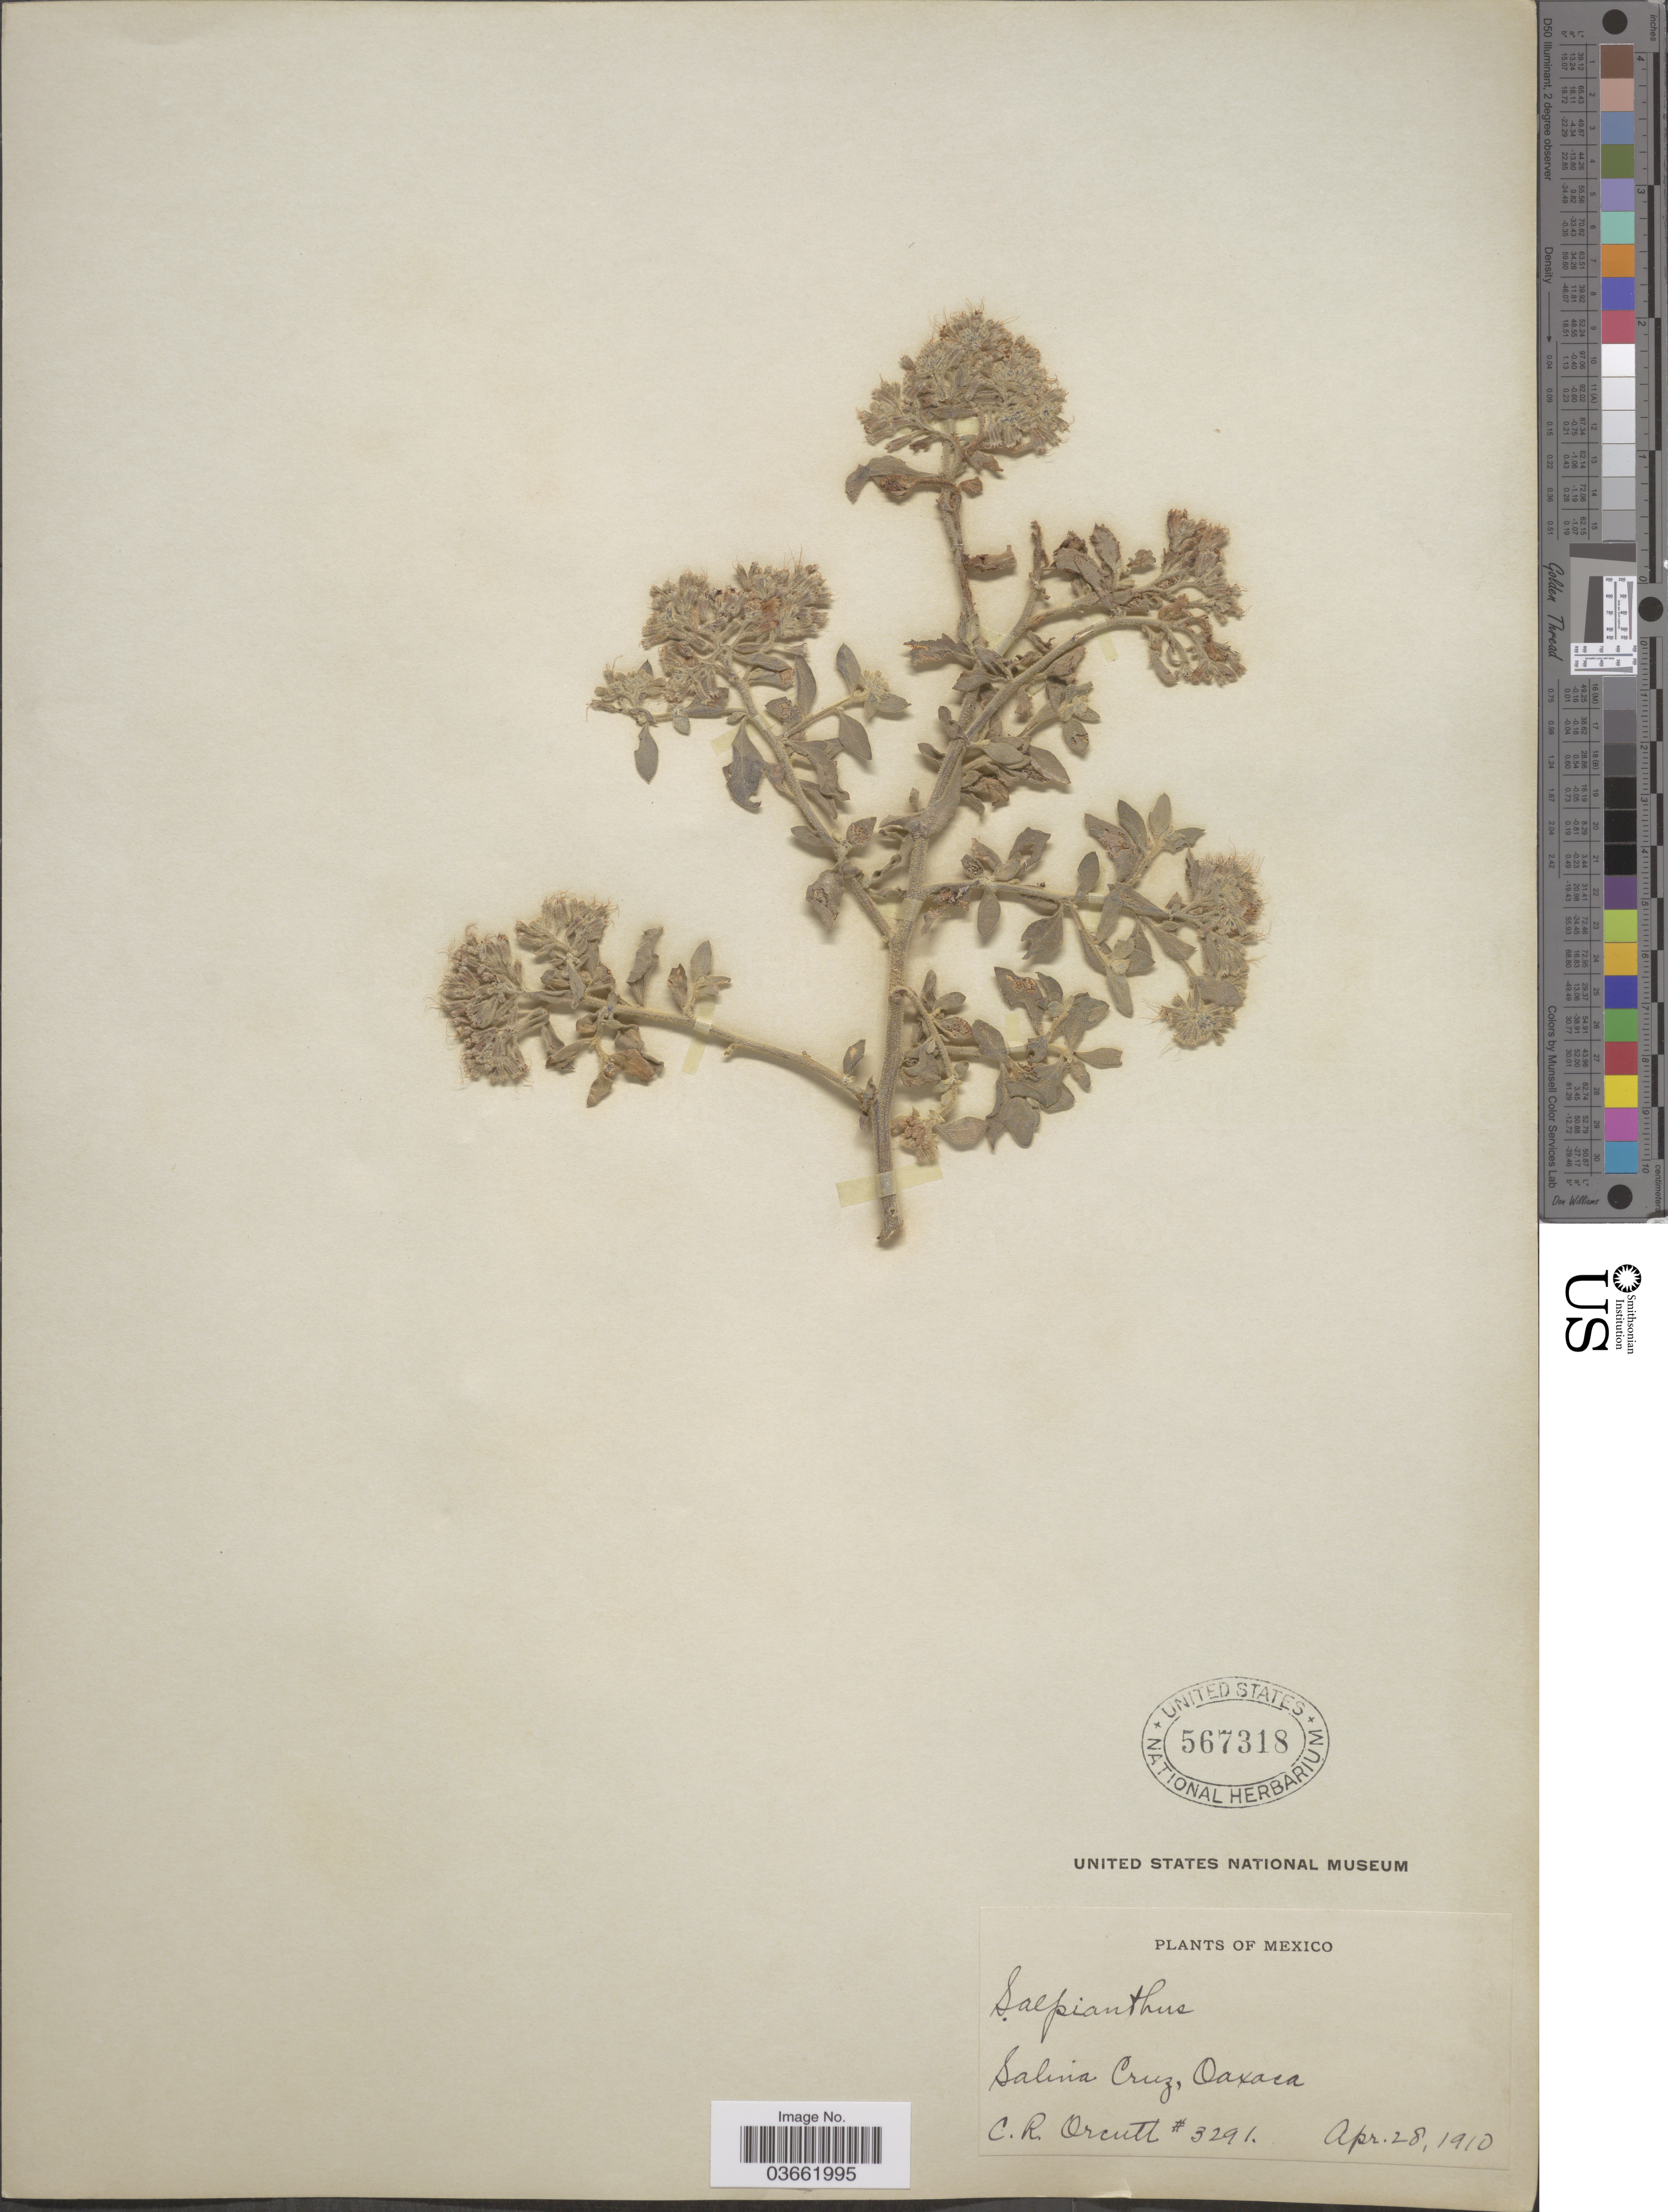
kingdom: Plantae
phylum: Tracheophyta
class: Magnoliopsida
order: Caryophyllales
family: Nyctaginaceae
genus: Salpianthus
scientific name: Salpianthus arenarius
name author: Bonpl.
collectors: C. R. Orcutt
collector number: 3291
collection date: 1910-04-28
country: Mexico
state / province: Oaxaca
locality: Salina Cruz.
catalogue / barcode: US 567318